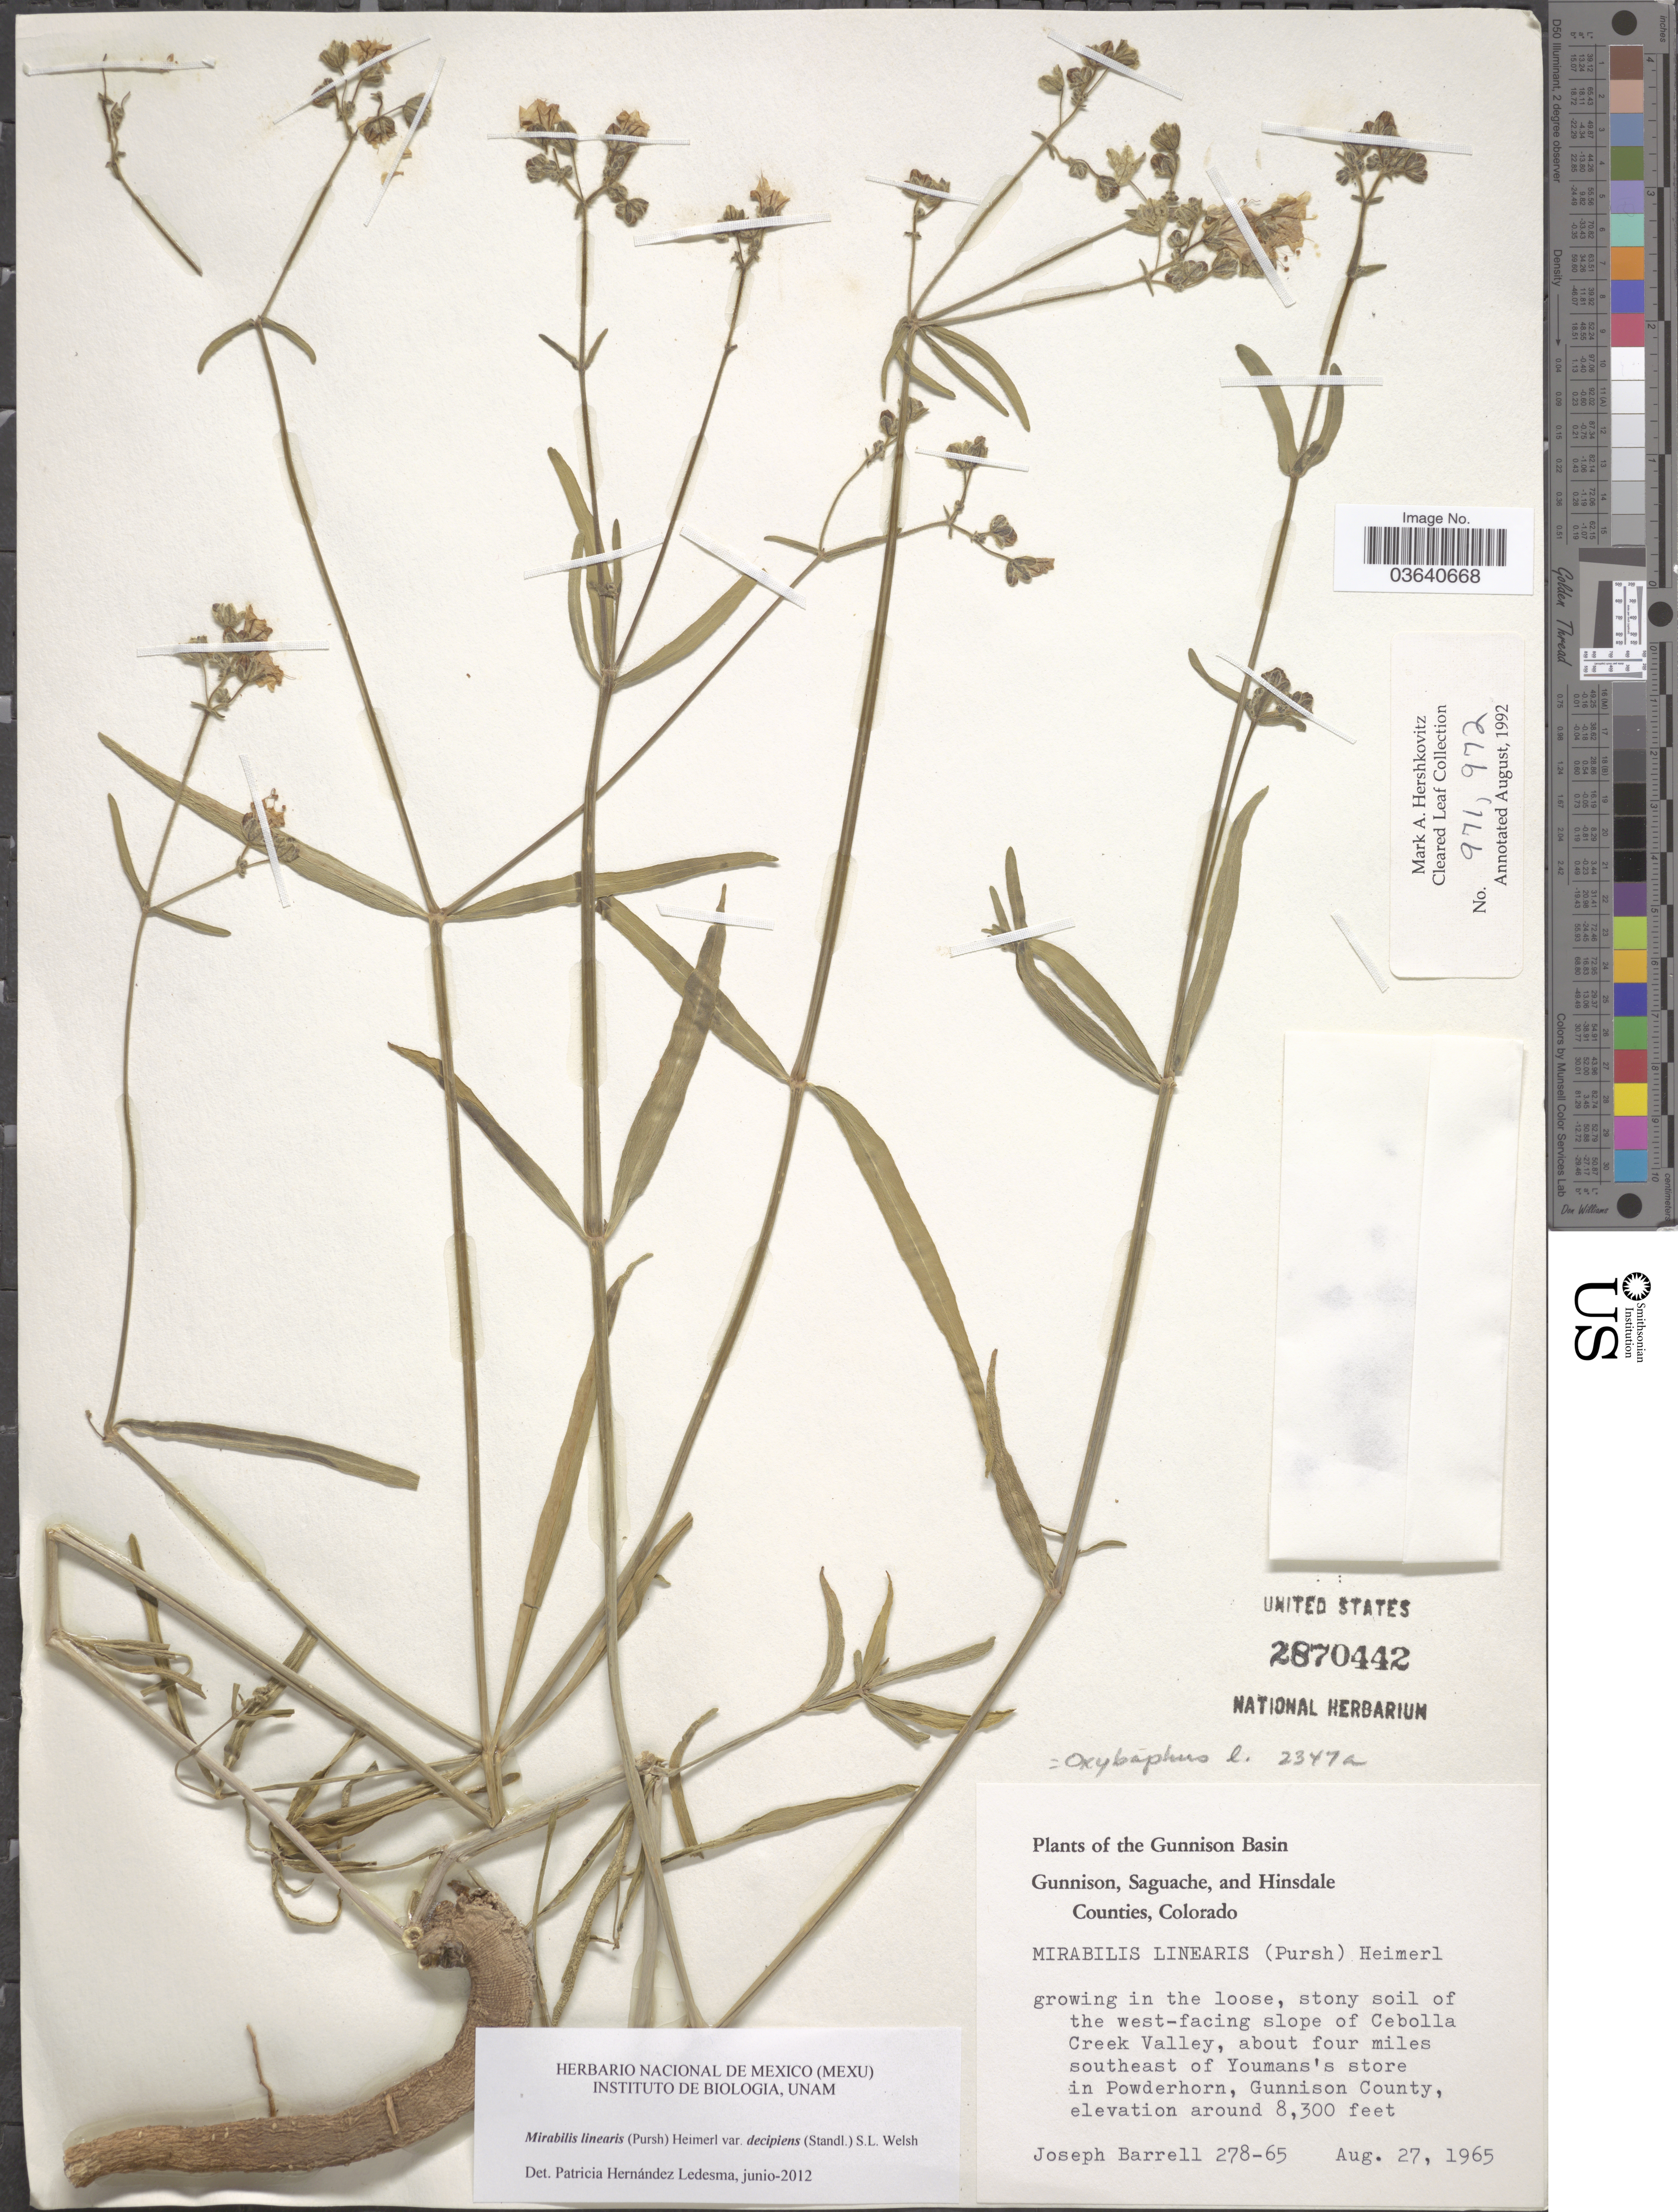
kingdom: Plantae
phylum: Tracheophyta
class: Magnoliopsida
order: Caryophyllales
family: Nyctaginaceae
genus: Mirabilis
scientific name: Mirabilis linearis var. decipiens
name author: (Standl.) S.L. Welsh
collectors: J. Barrell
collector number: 278-65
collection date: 1965-08-27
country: United States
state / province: Colorado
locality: The Gunnison Basin. The west-facing slope of Cebolla Creek Valley, about four miles southeast of Youmans's store in Powderhorn, Gunnison County.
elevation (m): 2530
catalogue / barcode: US 2870442